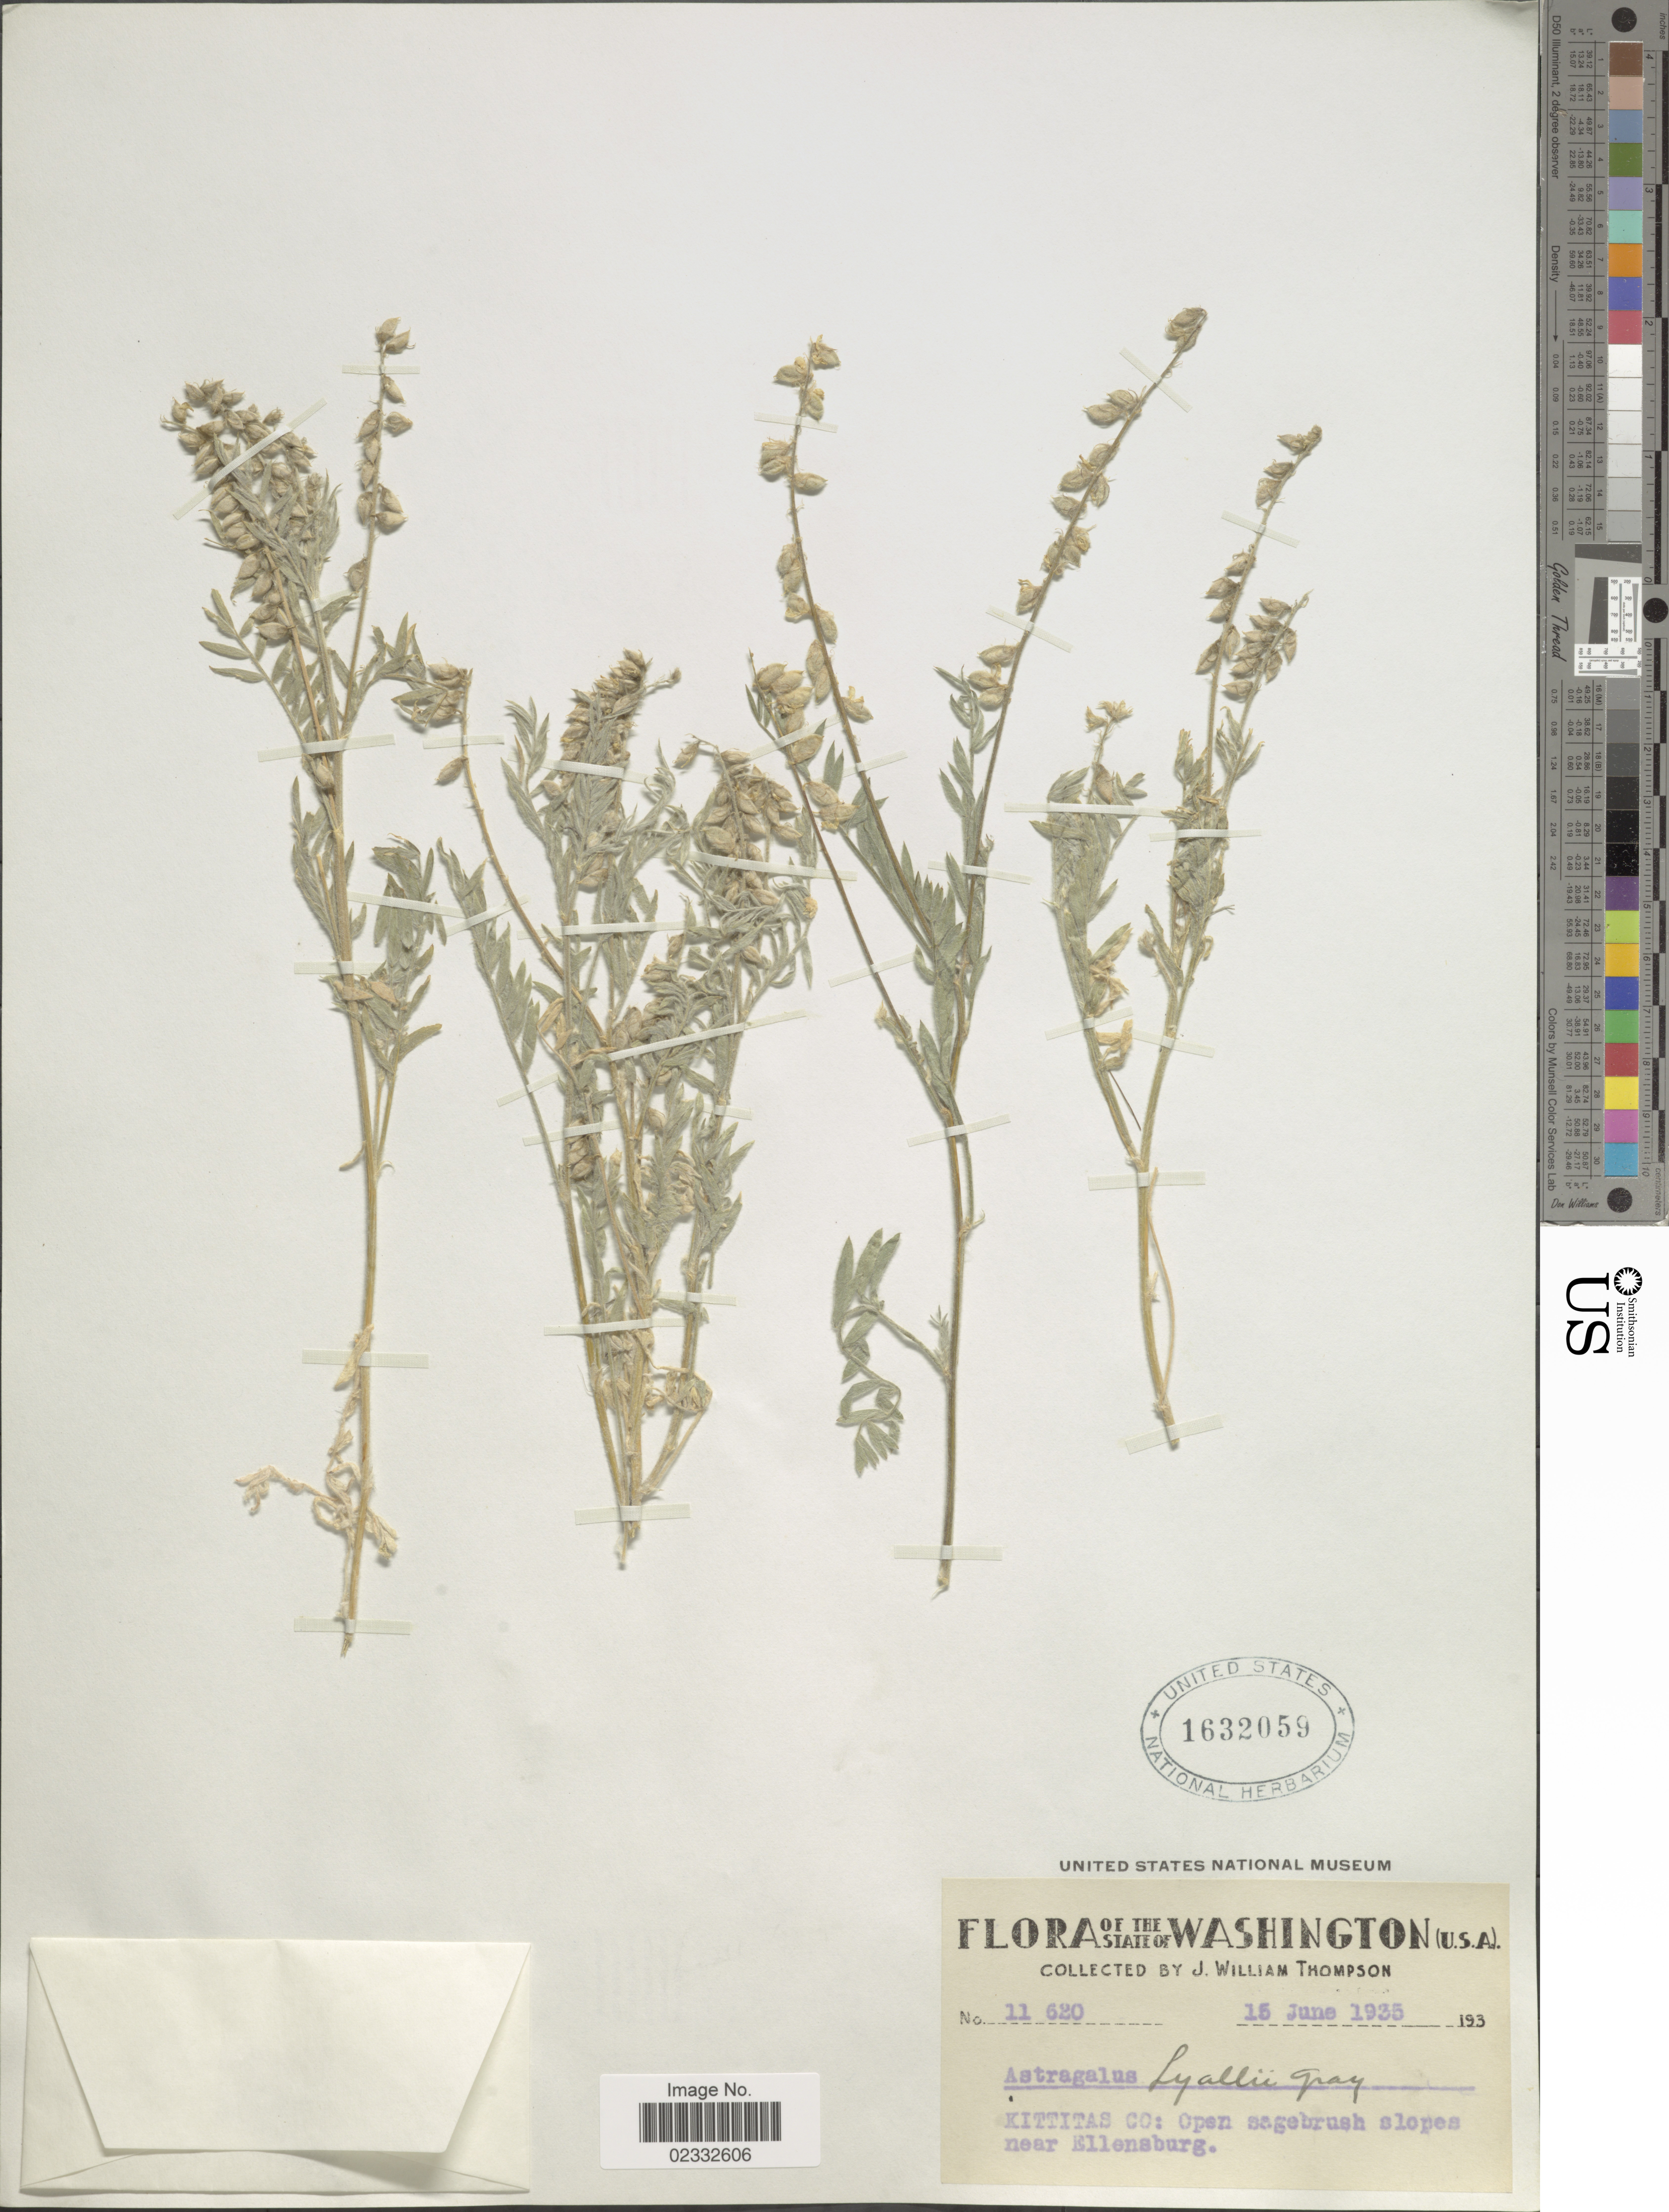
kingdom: Plantae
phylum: Tracheophyta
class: Magnoliopsida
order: Fabales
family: Fabaceae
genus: Astragalus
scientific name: Astragalus lyallii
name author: A. Gray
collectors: J. W. Thompson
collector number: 11620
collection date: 1935-06-15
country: United States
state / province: Washington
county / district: Kittitas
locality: Kittitas Co: Open sagebrush slopes near Ellensburg.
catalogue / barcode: US 1632059